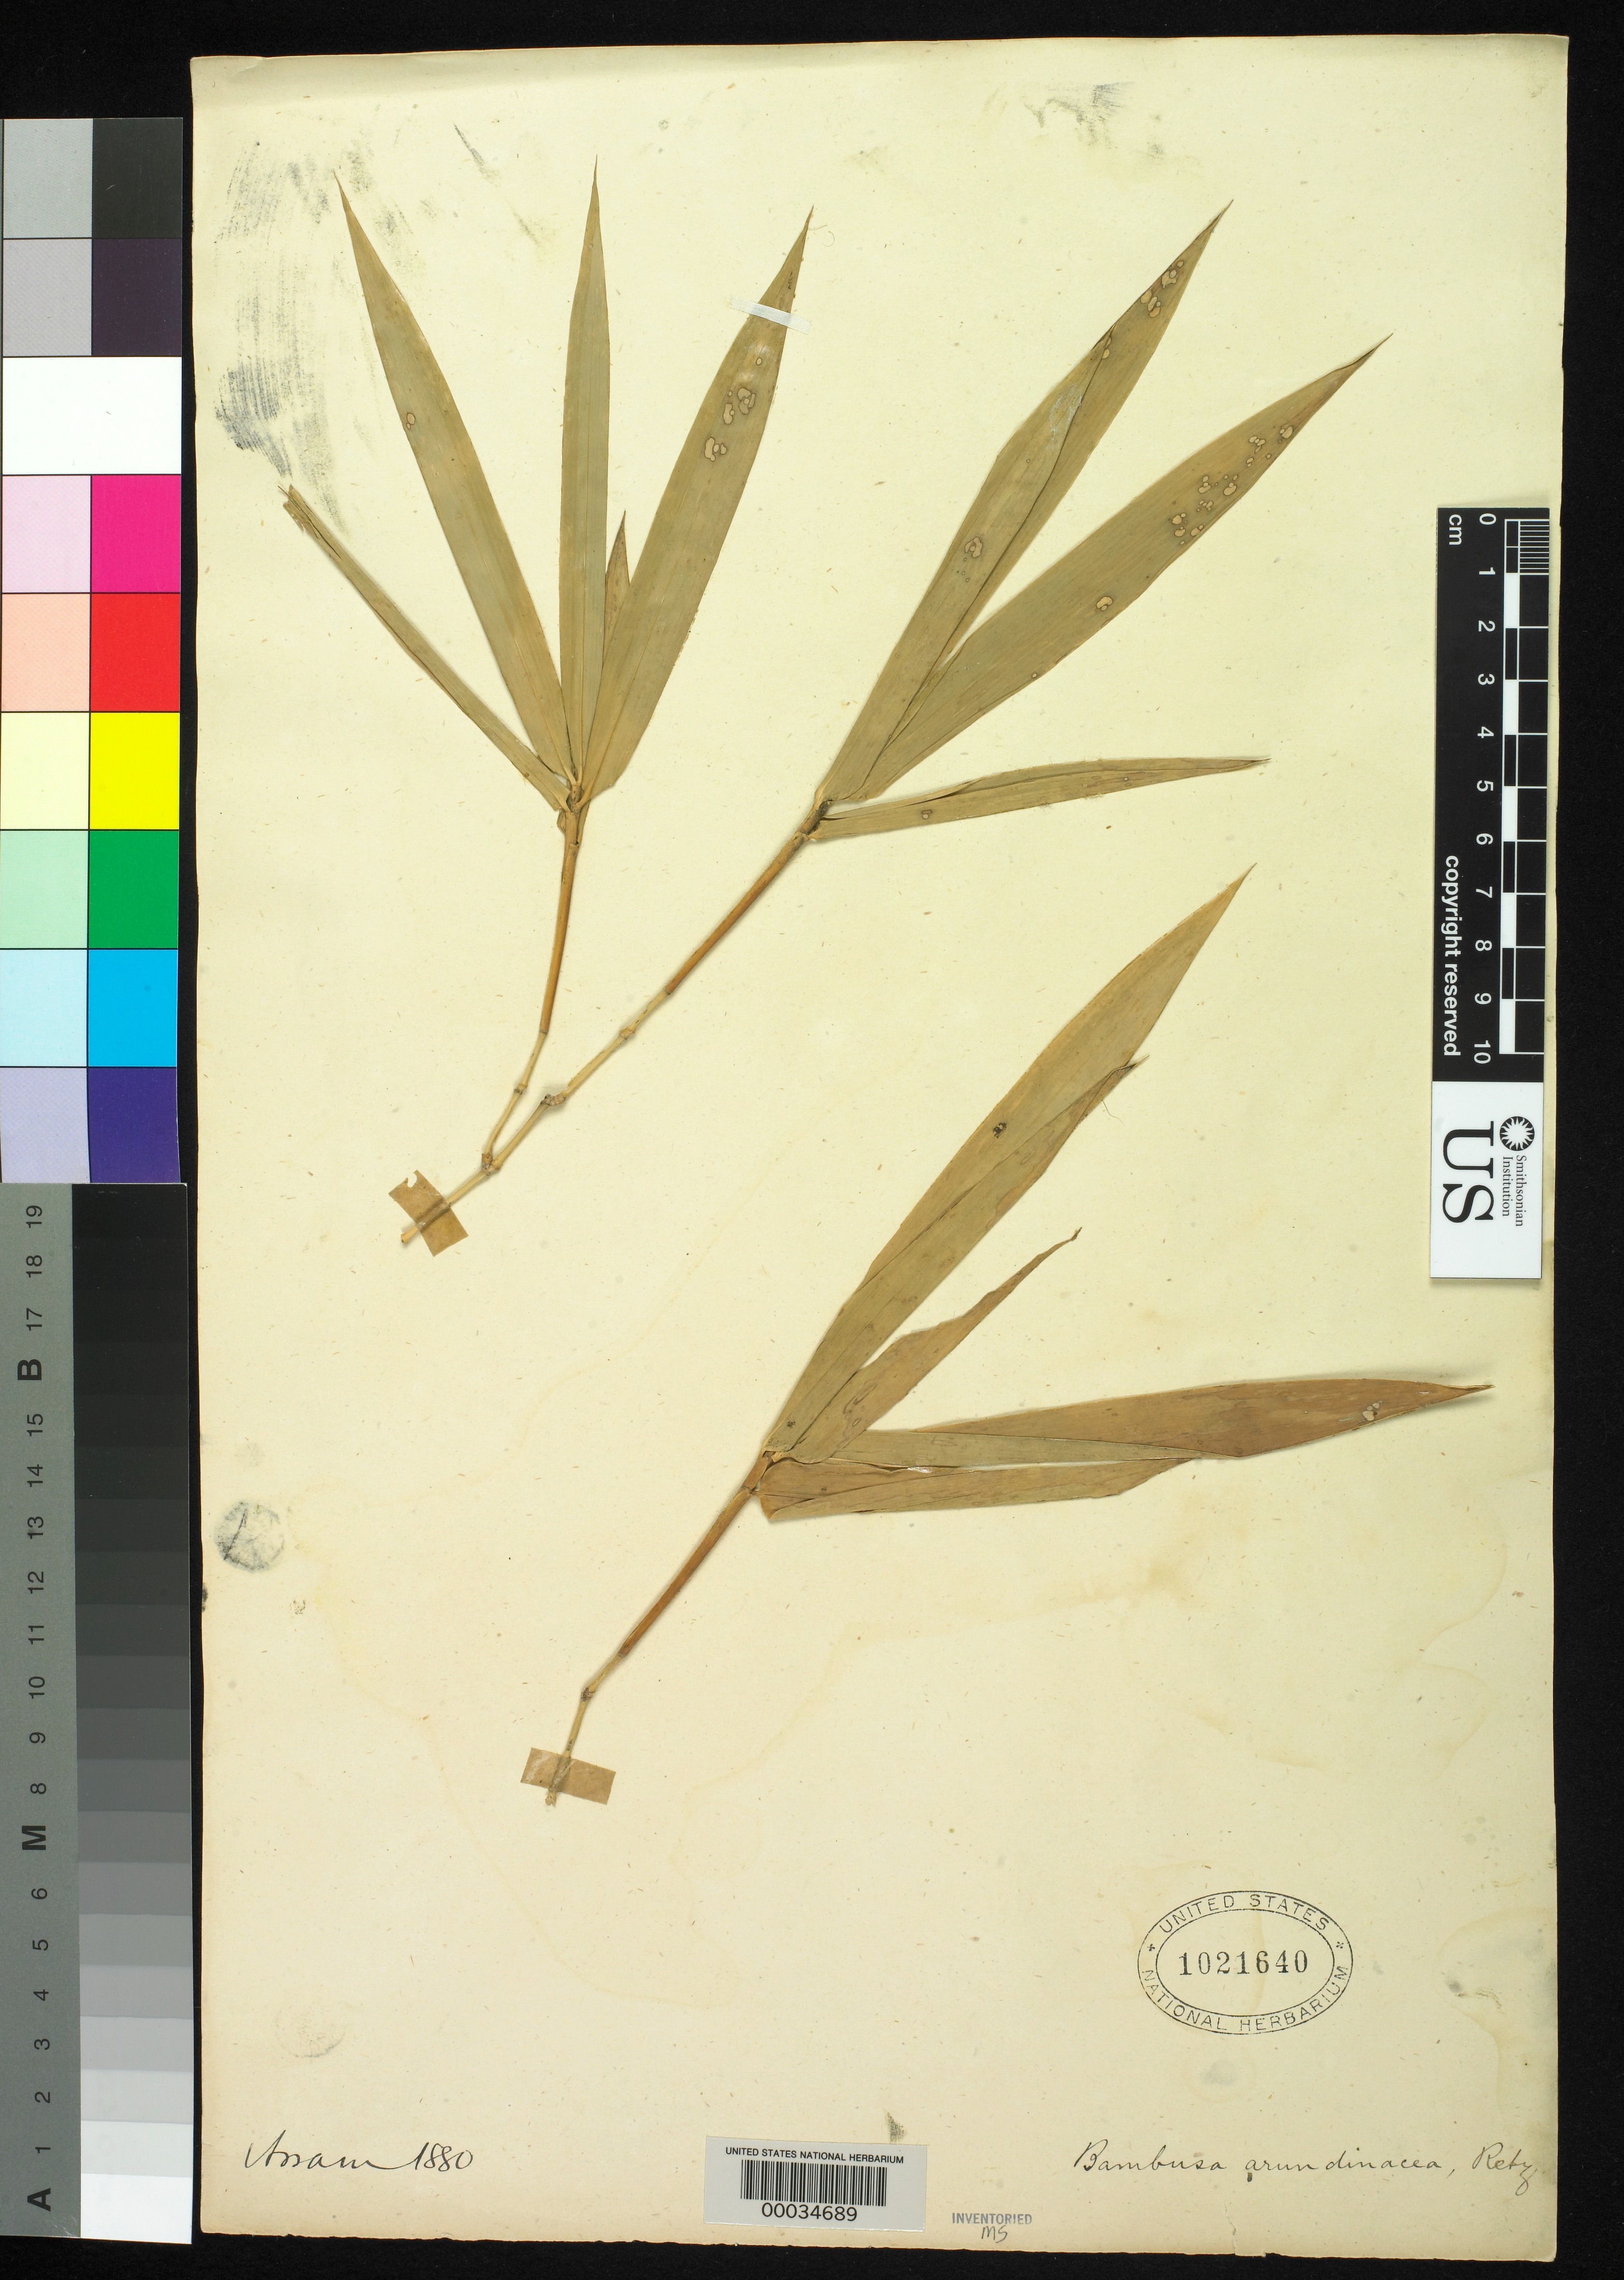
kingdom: Plantae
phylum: Tracheophyta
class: Liliopsida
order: Poales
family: Poaceae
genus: Bambusa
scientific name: Bambusa bambos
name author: (L.) Voss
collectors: -- Wallich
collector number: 1850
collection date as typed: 1880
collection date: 1880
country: India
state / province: Assam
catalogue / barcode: US 1021640